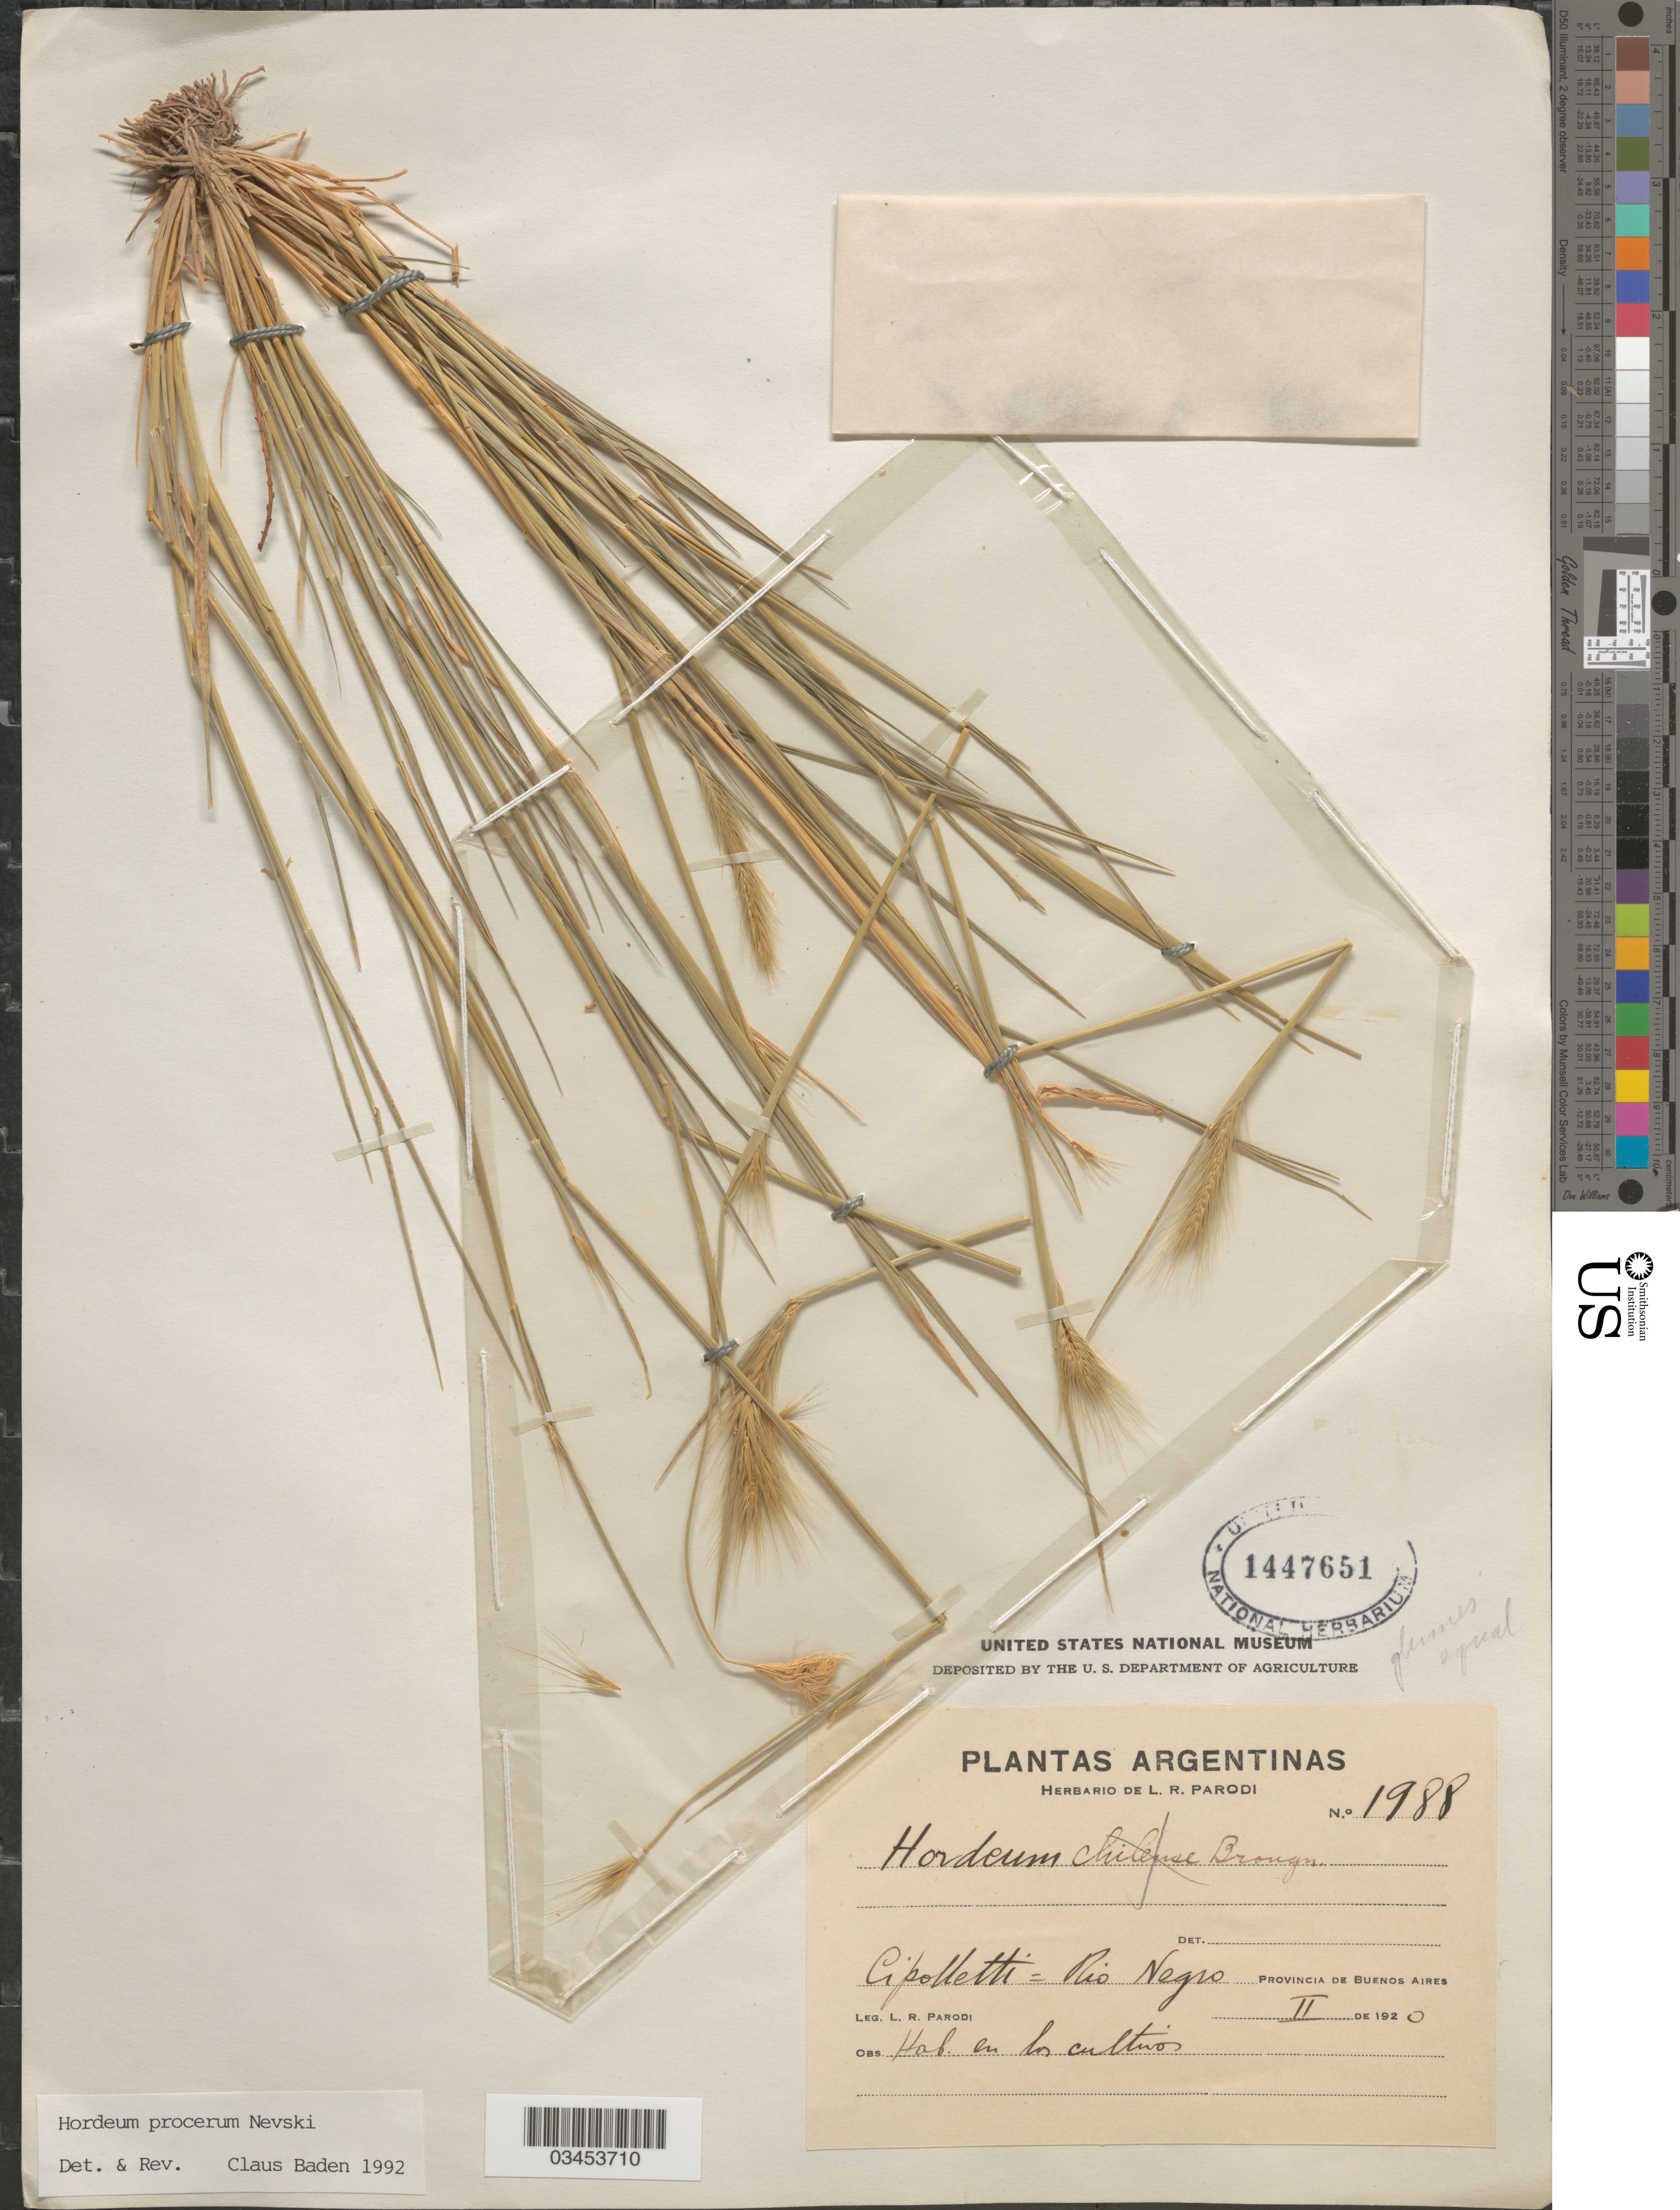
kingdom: Plantae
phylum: Tracheophyta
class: Liliopsida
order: Poales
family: Poaceae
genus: Hordeum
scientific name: Hordeum procerum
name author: Nevski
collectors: L. R. Parodi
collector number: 1988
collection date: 1920-02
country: Argentina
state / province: Buenos Aires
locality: Cipolletti = Rio Negro.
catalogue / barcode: US 1447651